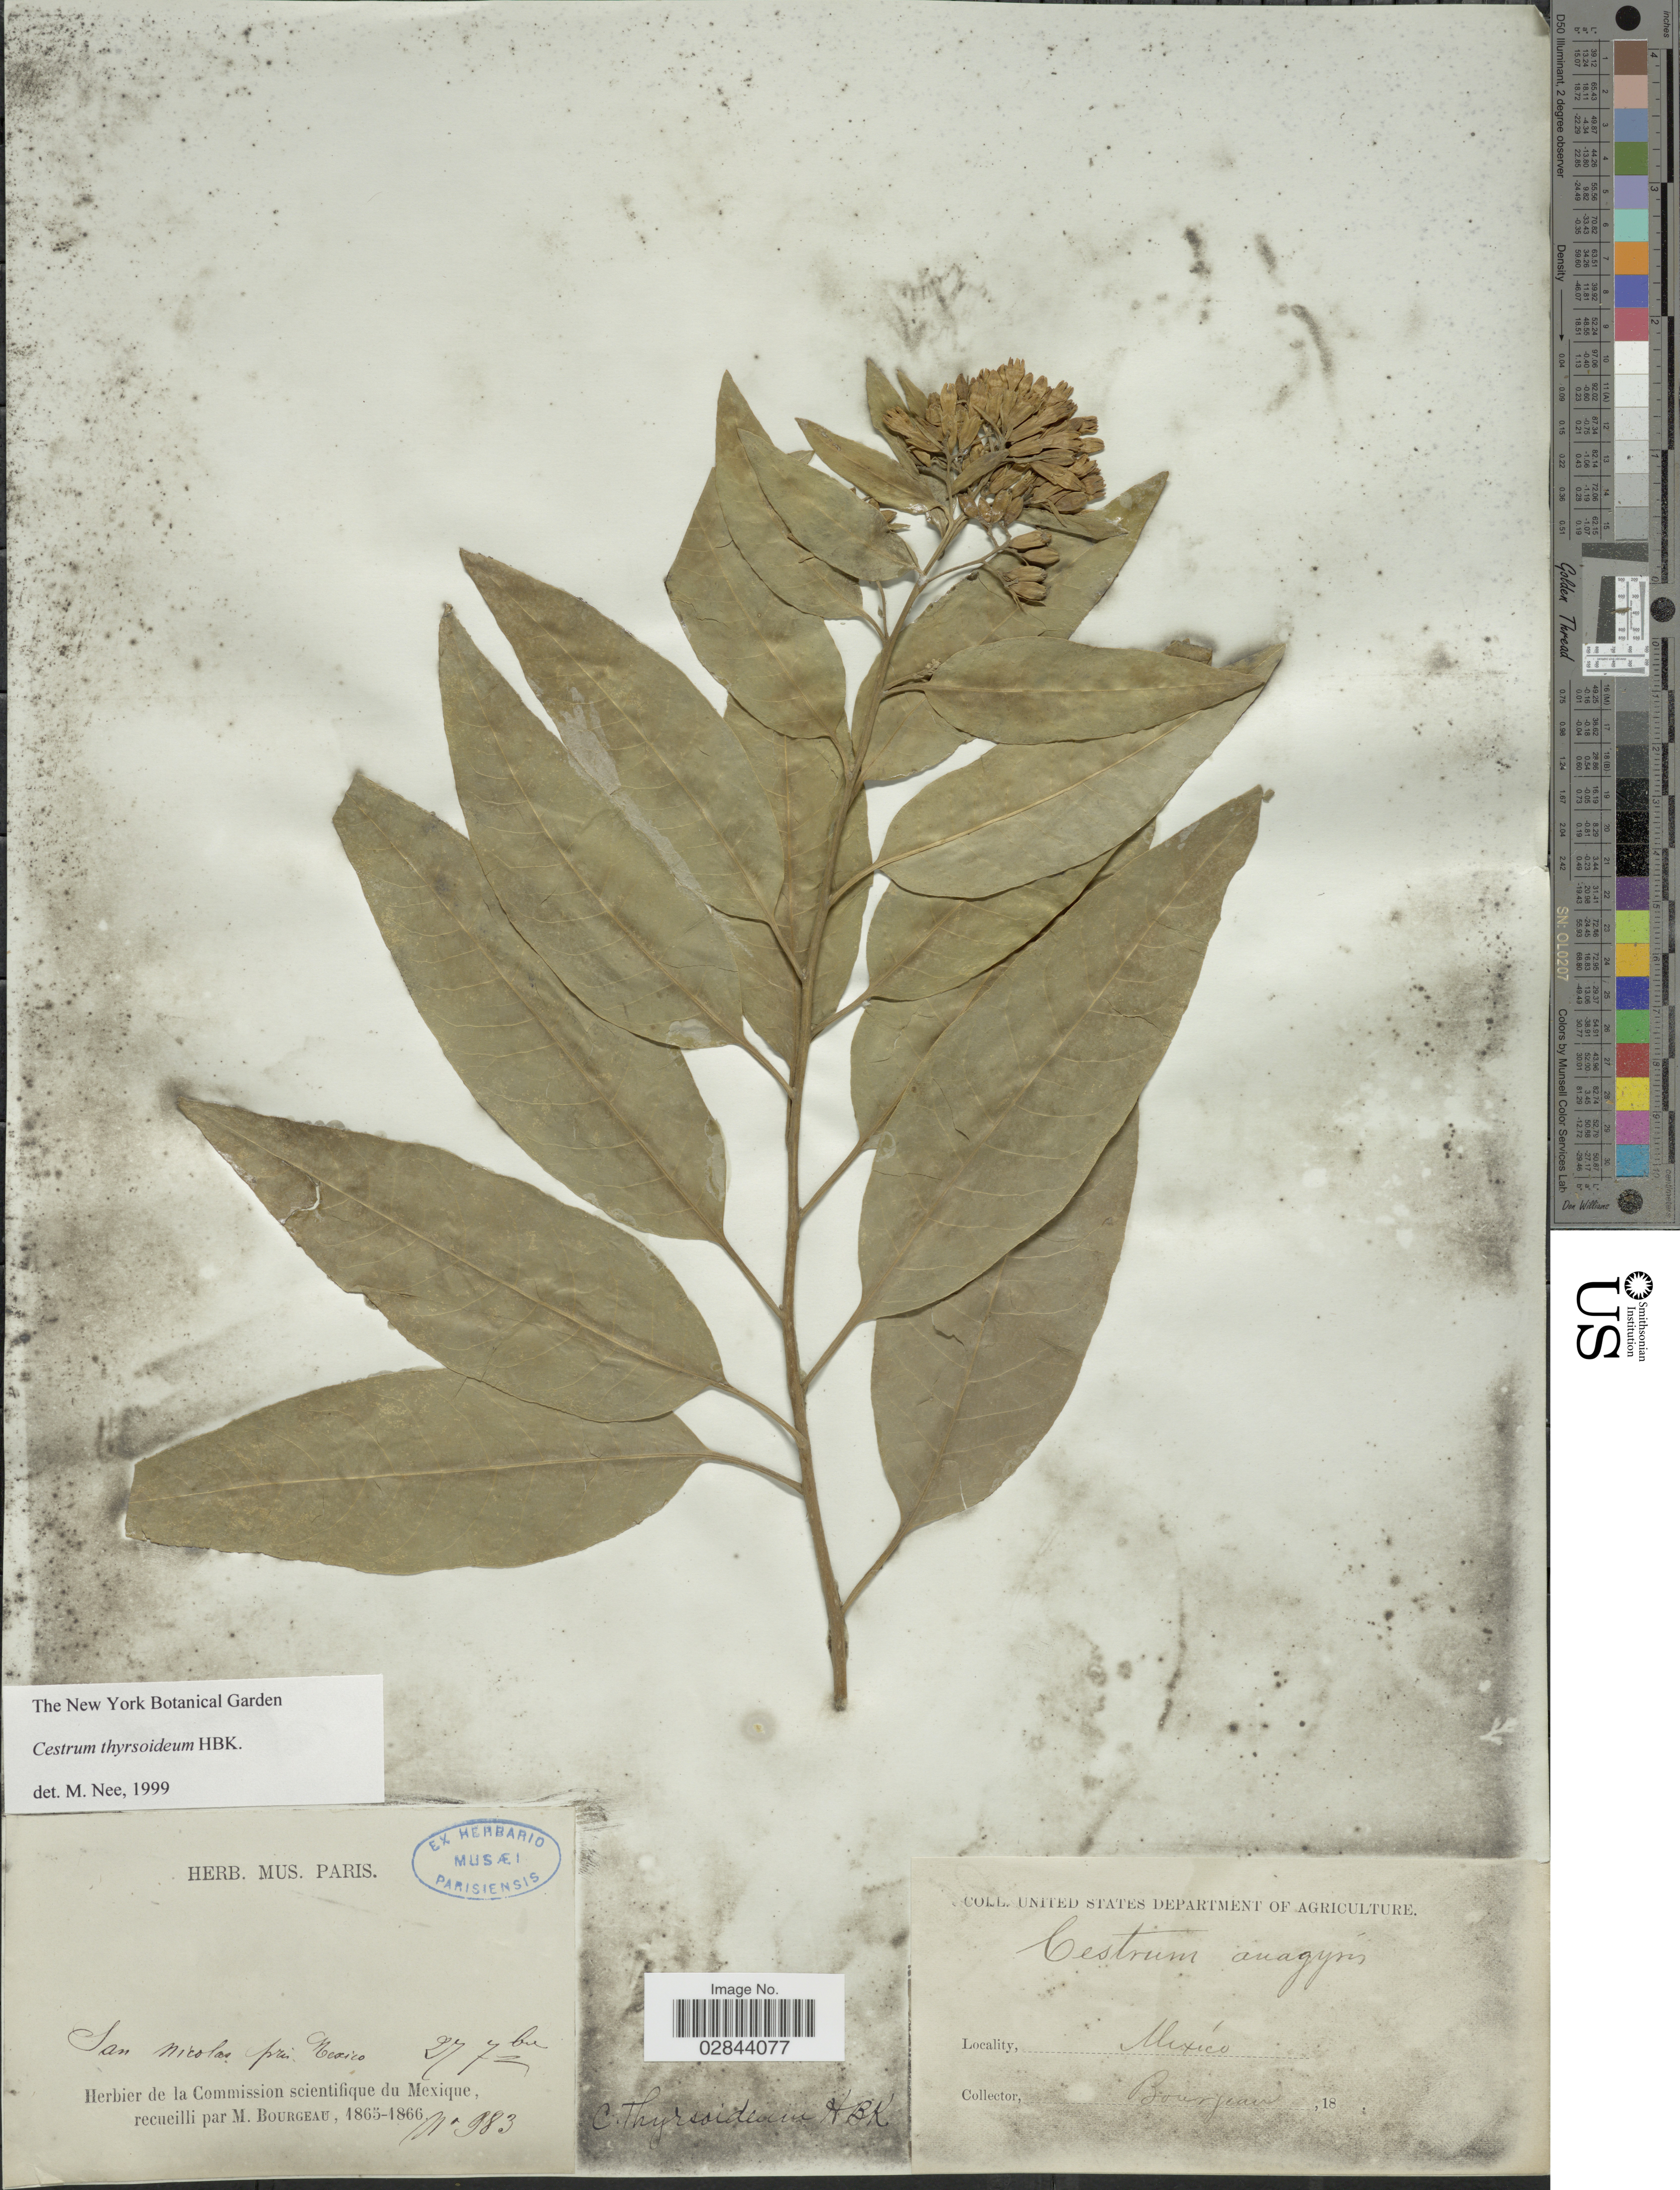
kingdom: Plantae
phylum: Tracheophyta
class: Magnoliopsida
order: Solanales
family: Solanaceae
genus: Cestrum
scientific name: Cestrum thyrsoideum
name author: Kunth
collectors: M. Bourgeau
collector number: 983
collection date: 1865-09-27/1866-09-27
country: Mexico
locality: San Nicolas prés Mexico.